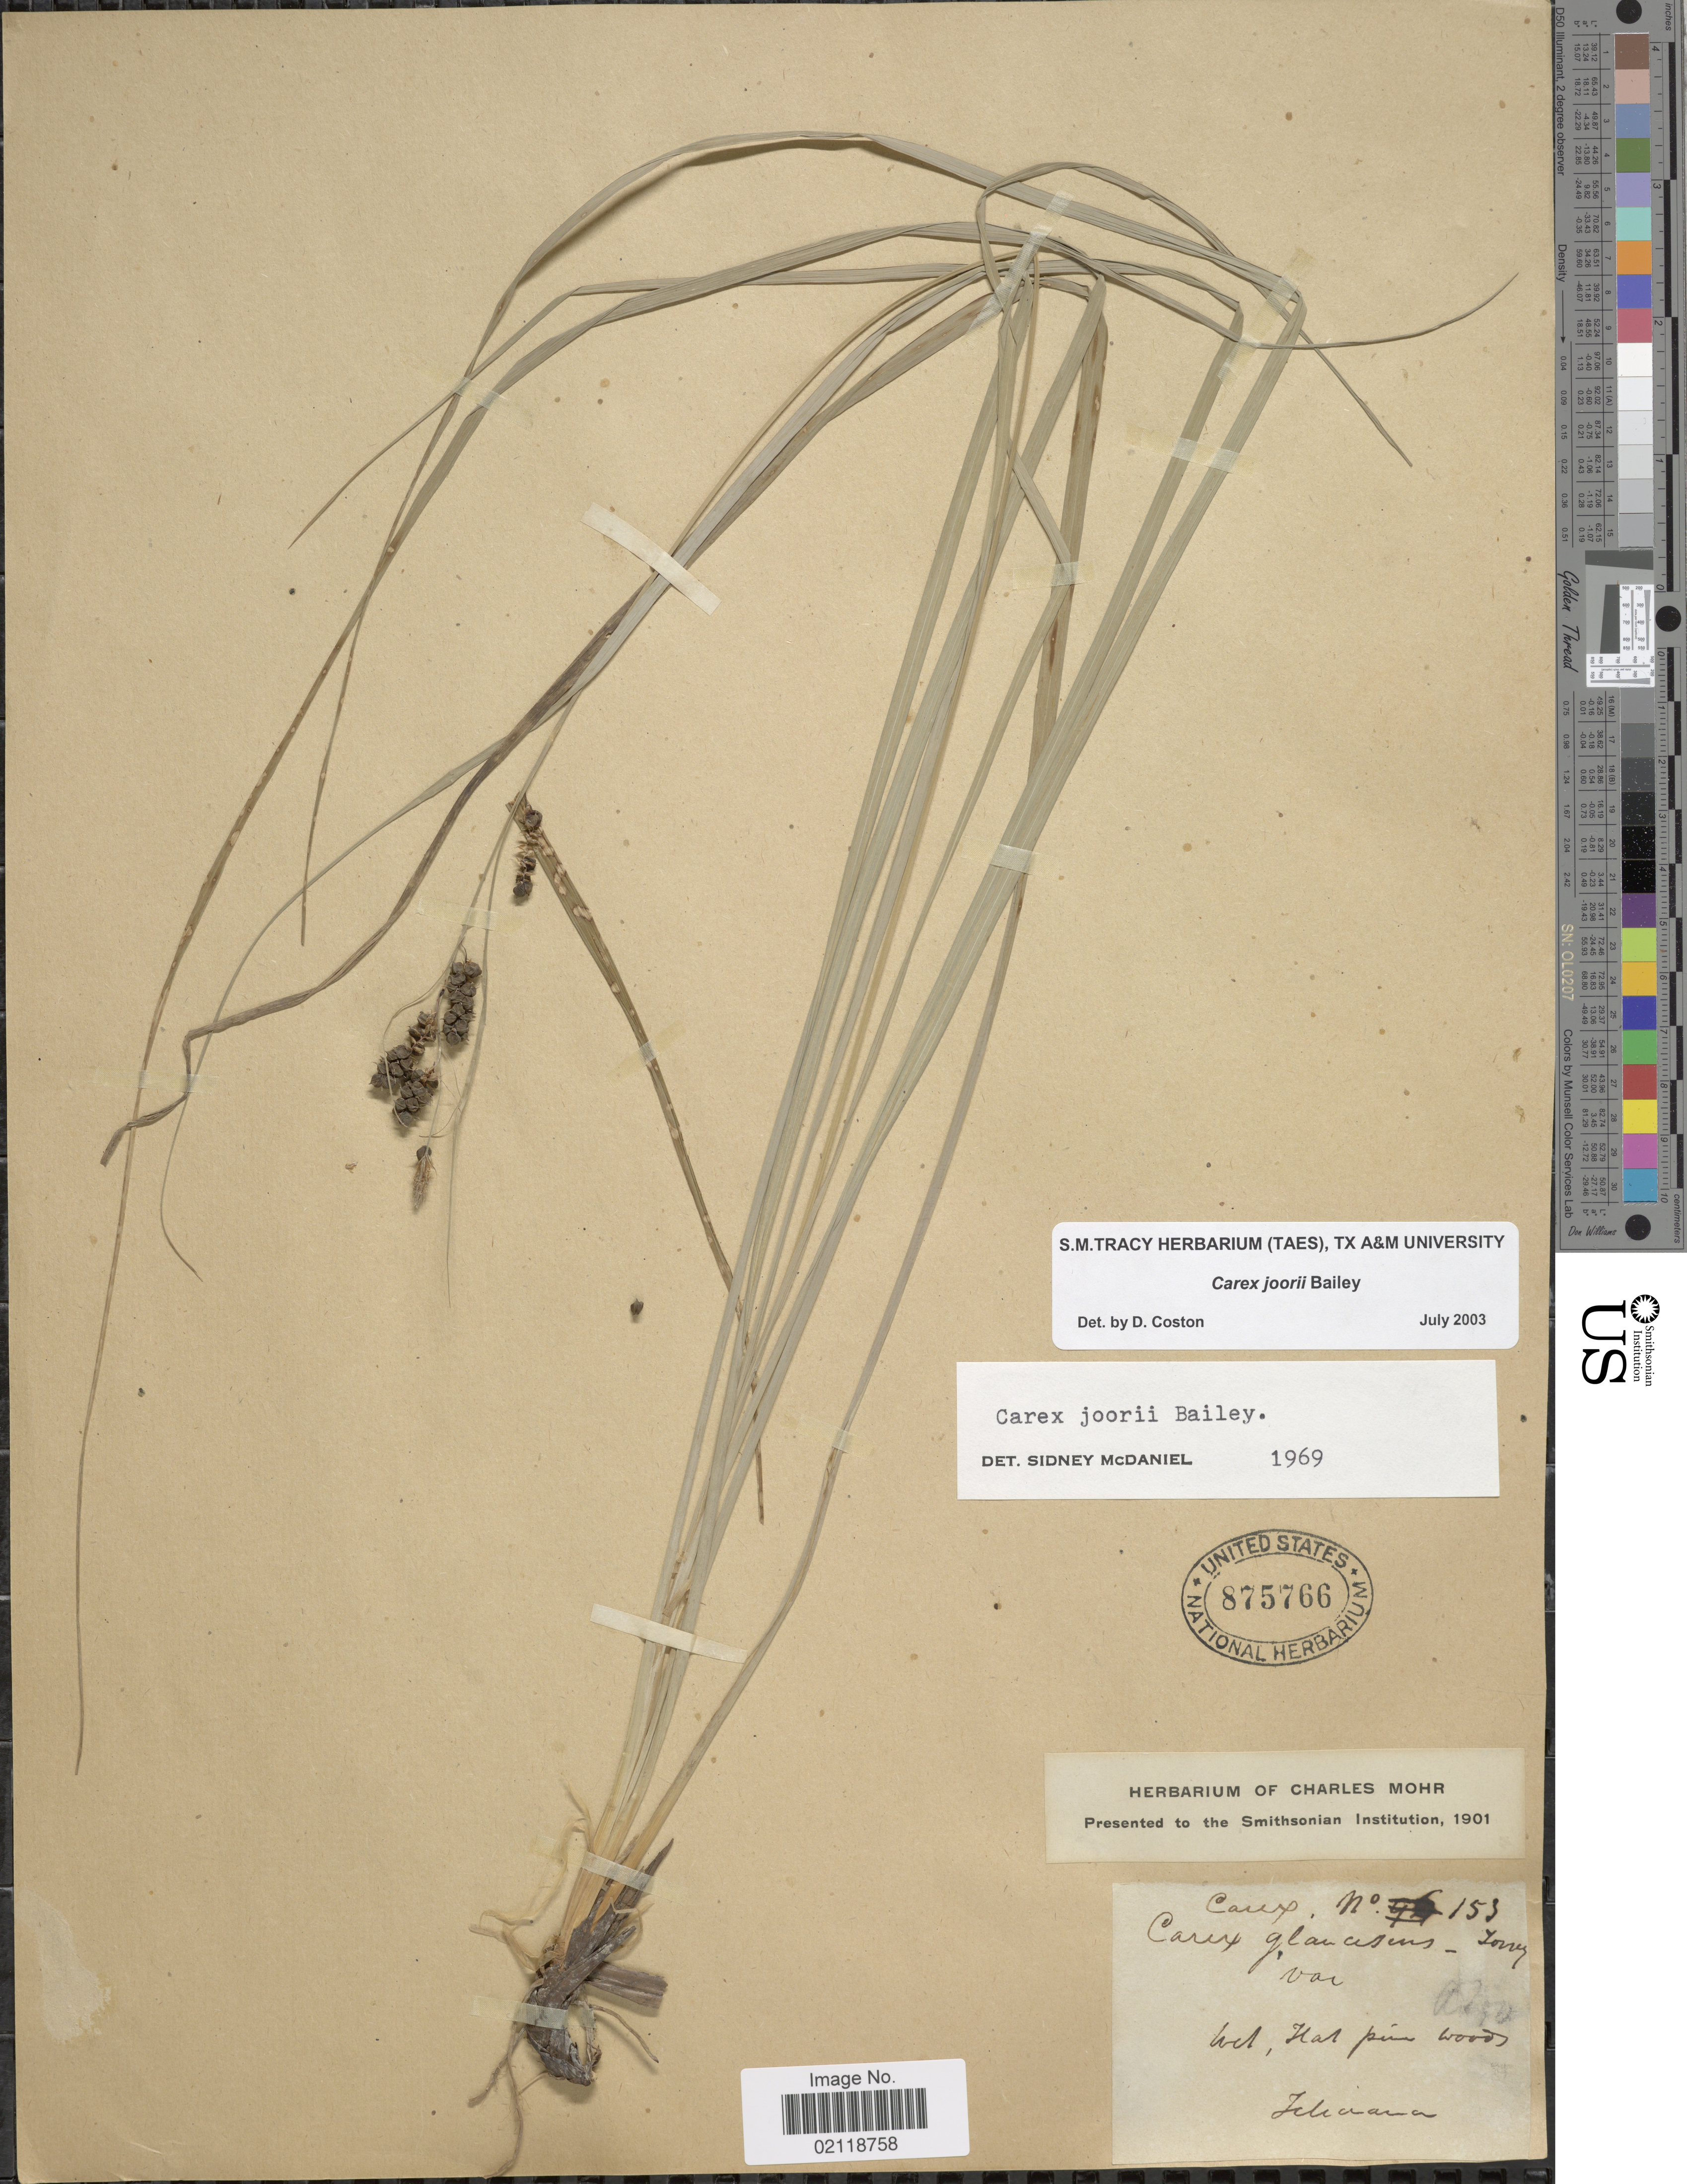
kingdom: Plantae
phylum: Tracheophyta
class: Liliopsida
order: Poales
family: Cyperaceae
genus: Carex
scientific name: Carex joorii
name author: L.H. Bailey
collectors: ex herb. Charles Mohr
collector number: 153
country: United States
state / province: Indiana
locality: Wet, flat pine woods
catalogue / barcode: US 875766